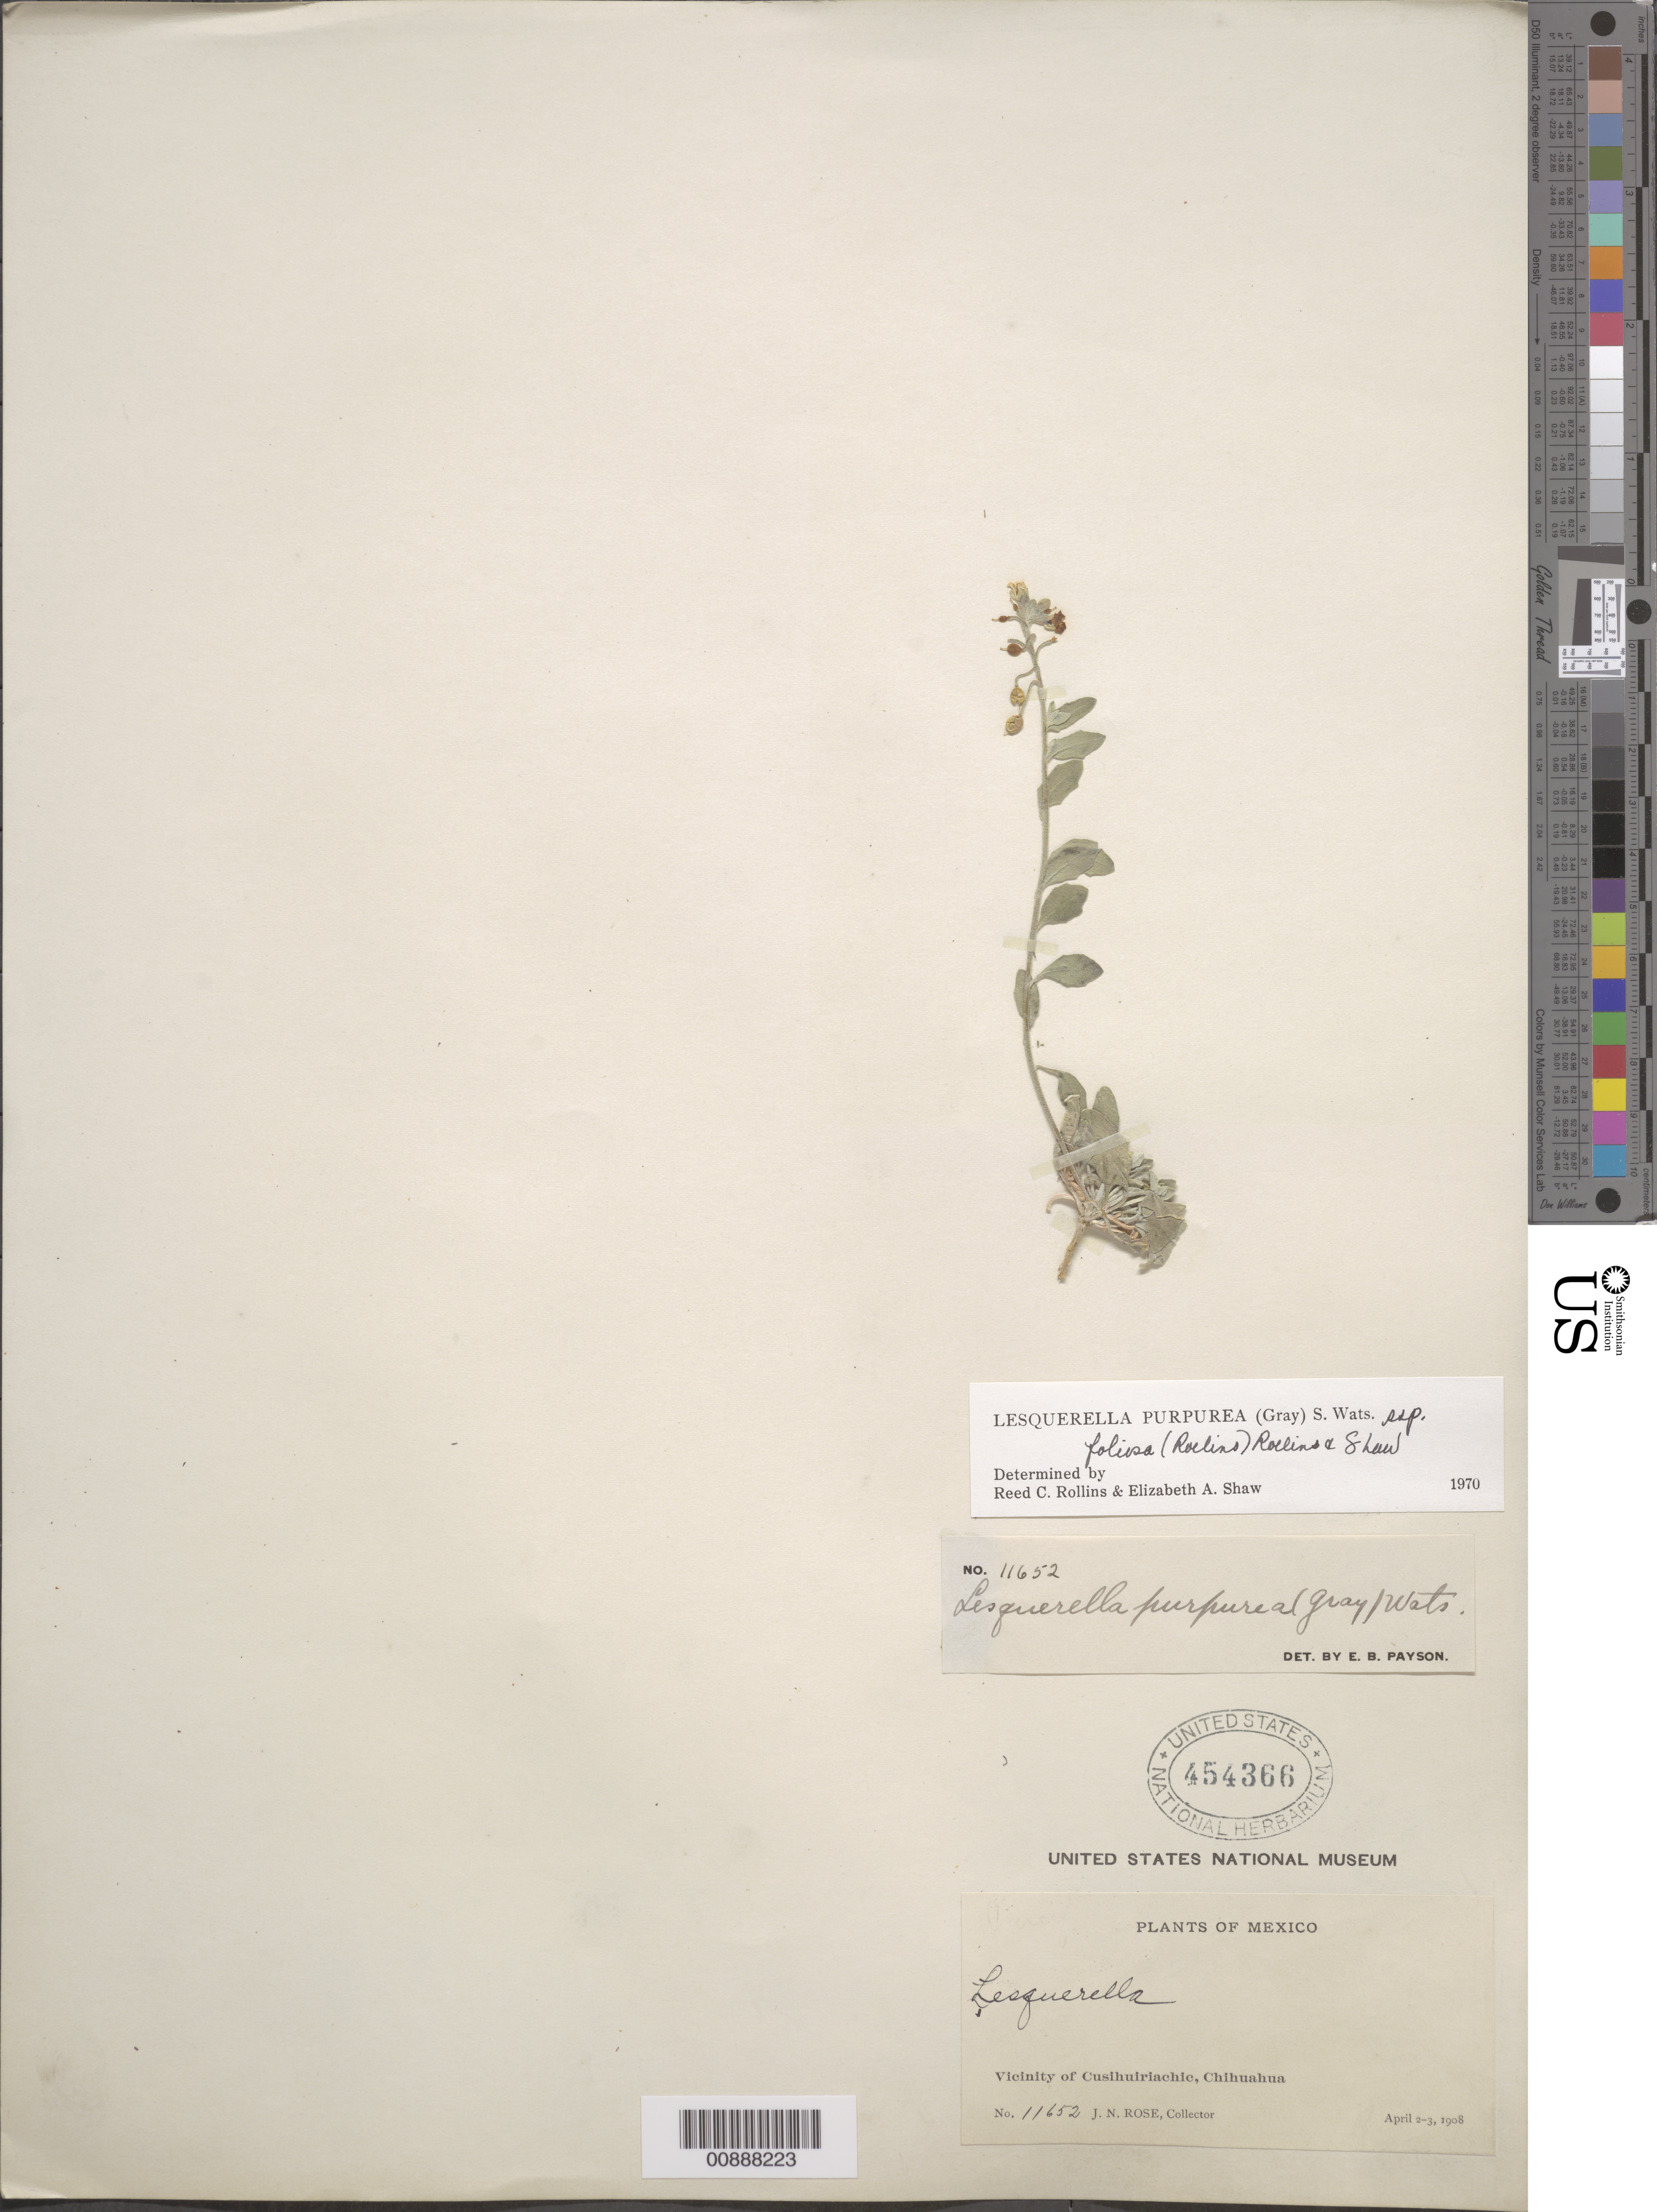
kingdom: Plantae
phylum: Tracheophyta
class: Magnoliopsida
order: Brassicales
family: Brassicaceae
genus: Lesquerella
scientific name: Lesquerella purpurea subsp. foliosa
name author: (Rollins) Rollins & E.A. Shaw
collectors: J. N. Rose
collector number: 11652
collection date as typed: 02 Apr 1908 to 03 Apr 1908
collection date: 1908-04-02/1908-04-03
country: Mexico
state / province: Chihuahua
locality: Vicinity of Cusihuiriachic, Chihuahua.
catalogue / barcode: US 454366